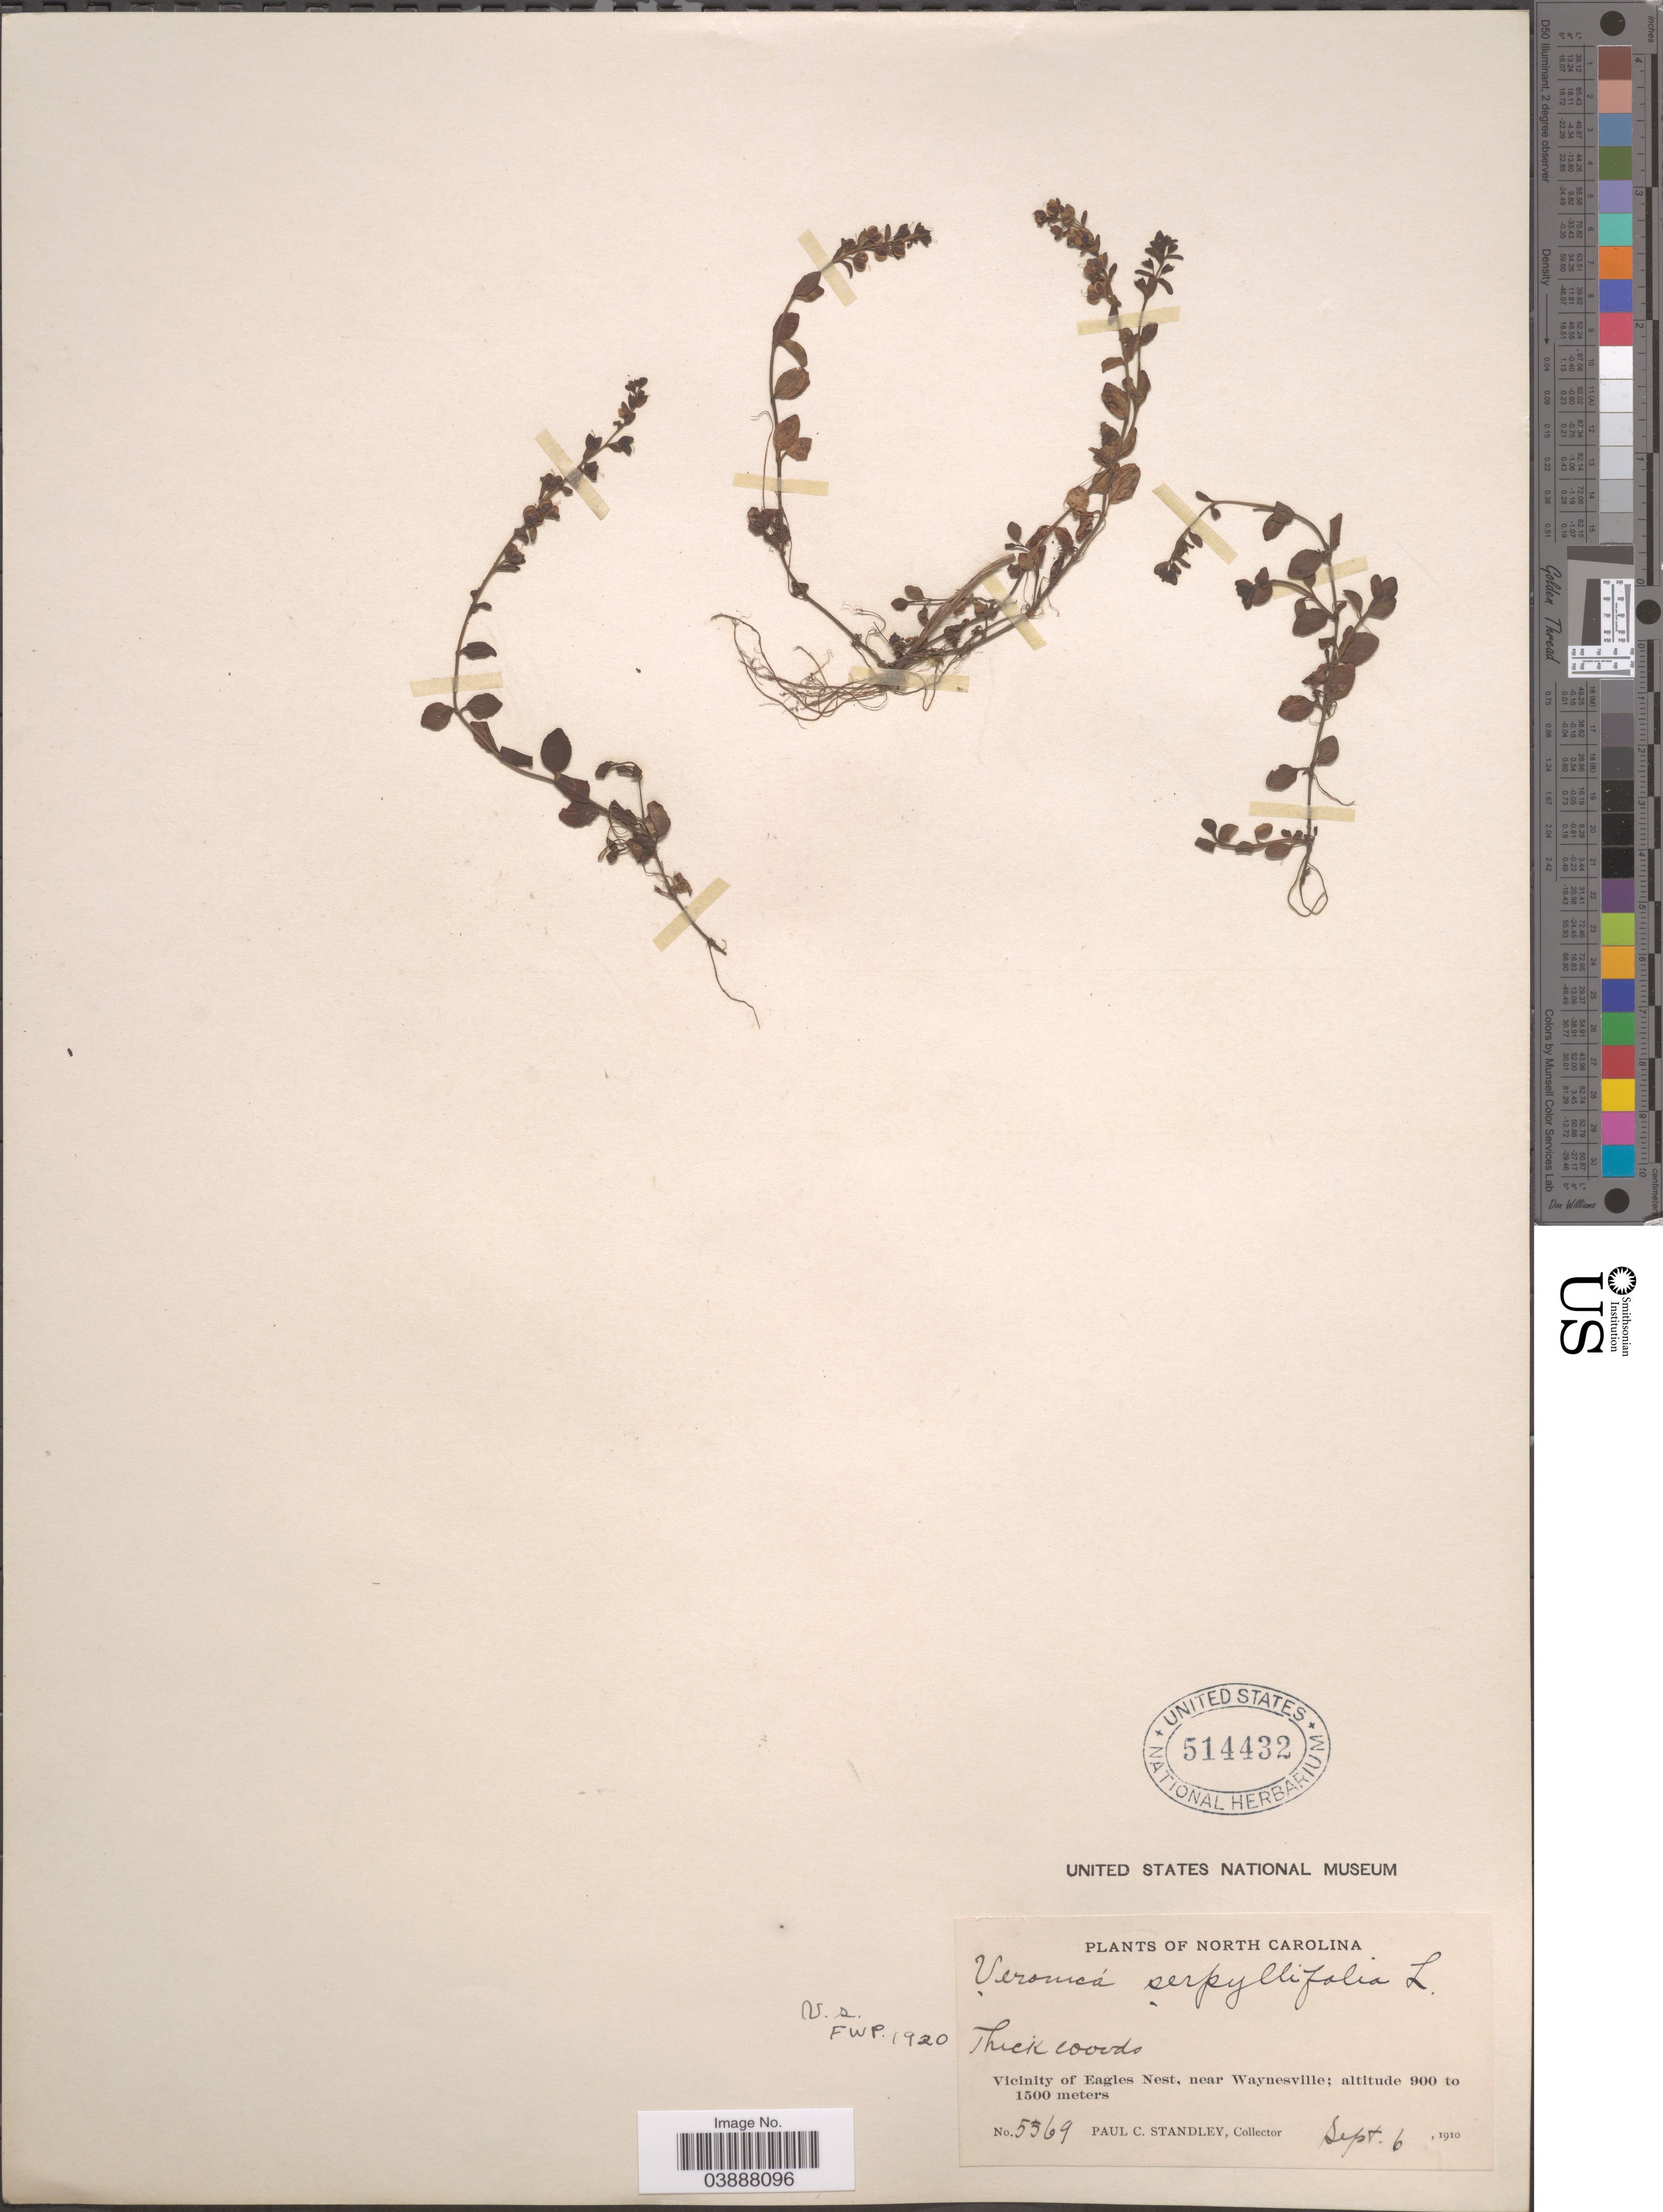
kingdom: Plantae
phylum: Tracheophyta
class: Magnoliopsida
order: Lamiales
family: Plantaginaceae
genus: Veronica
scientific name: Veronica serpyllifolia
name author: L.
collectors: P. C. Standley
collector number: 5569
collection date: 1910-09-06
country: United States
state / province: North Carolina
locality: Vicinity of Eagles Nest, near Waynesville.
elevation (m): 900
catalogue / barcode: US 514432